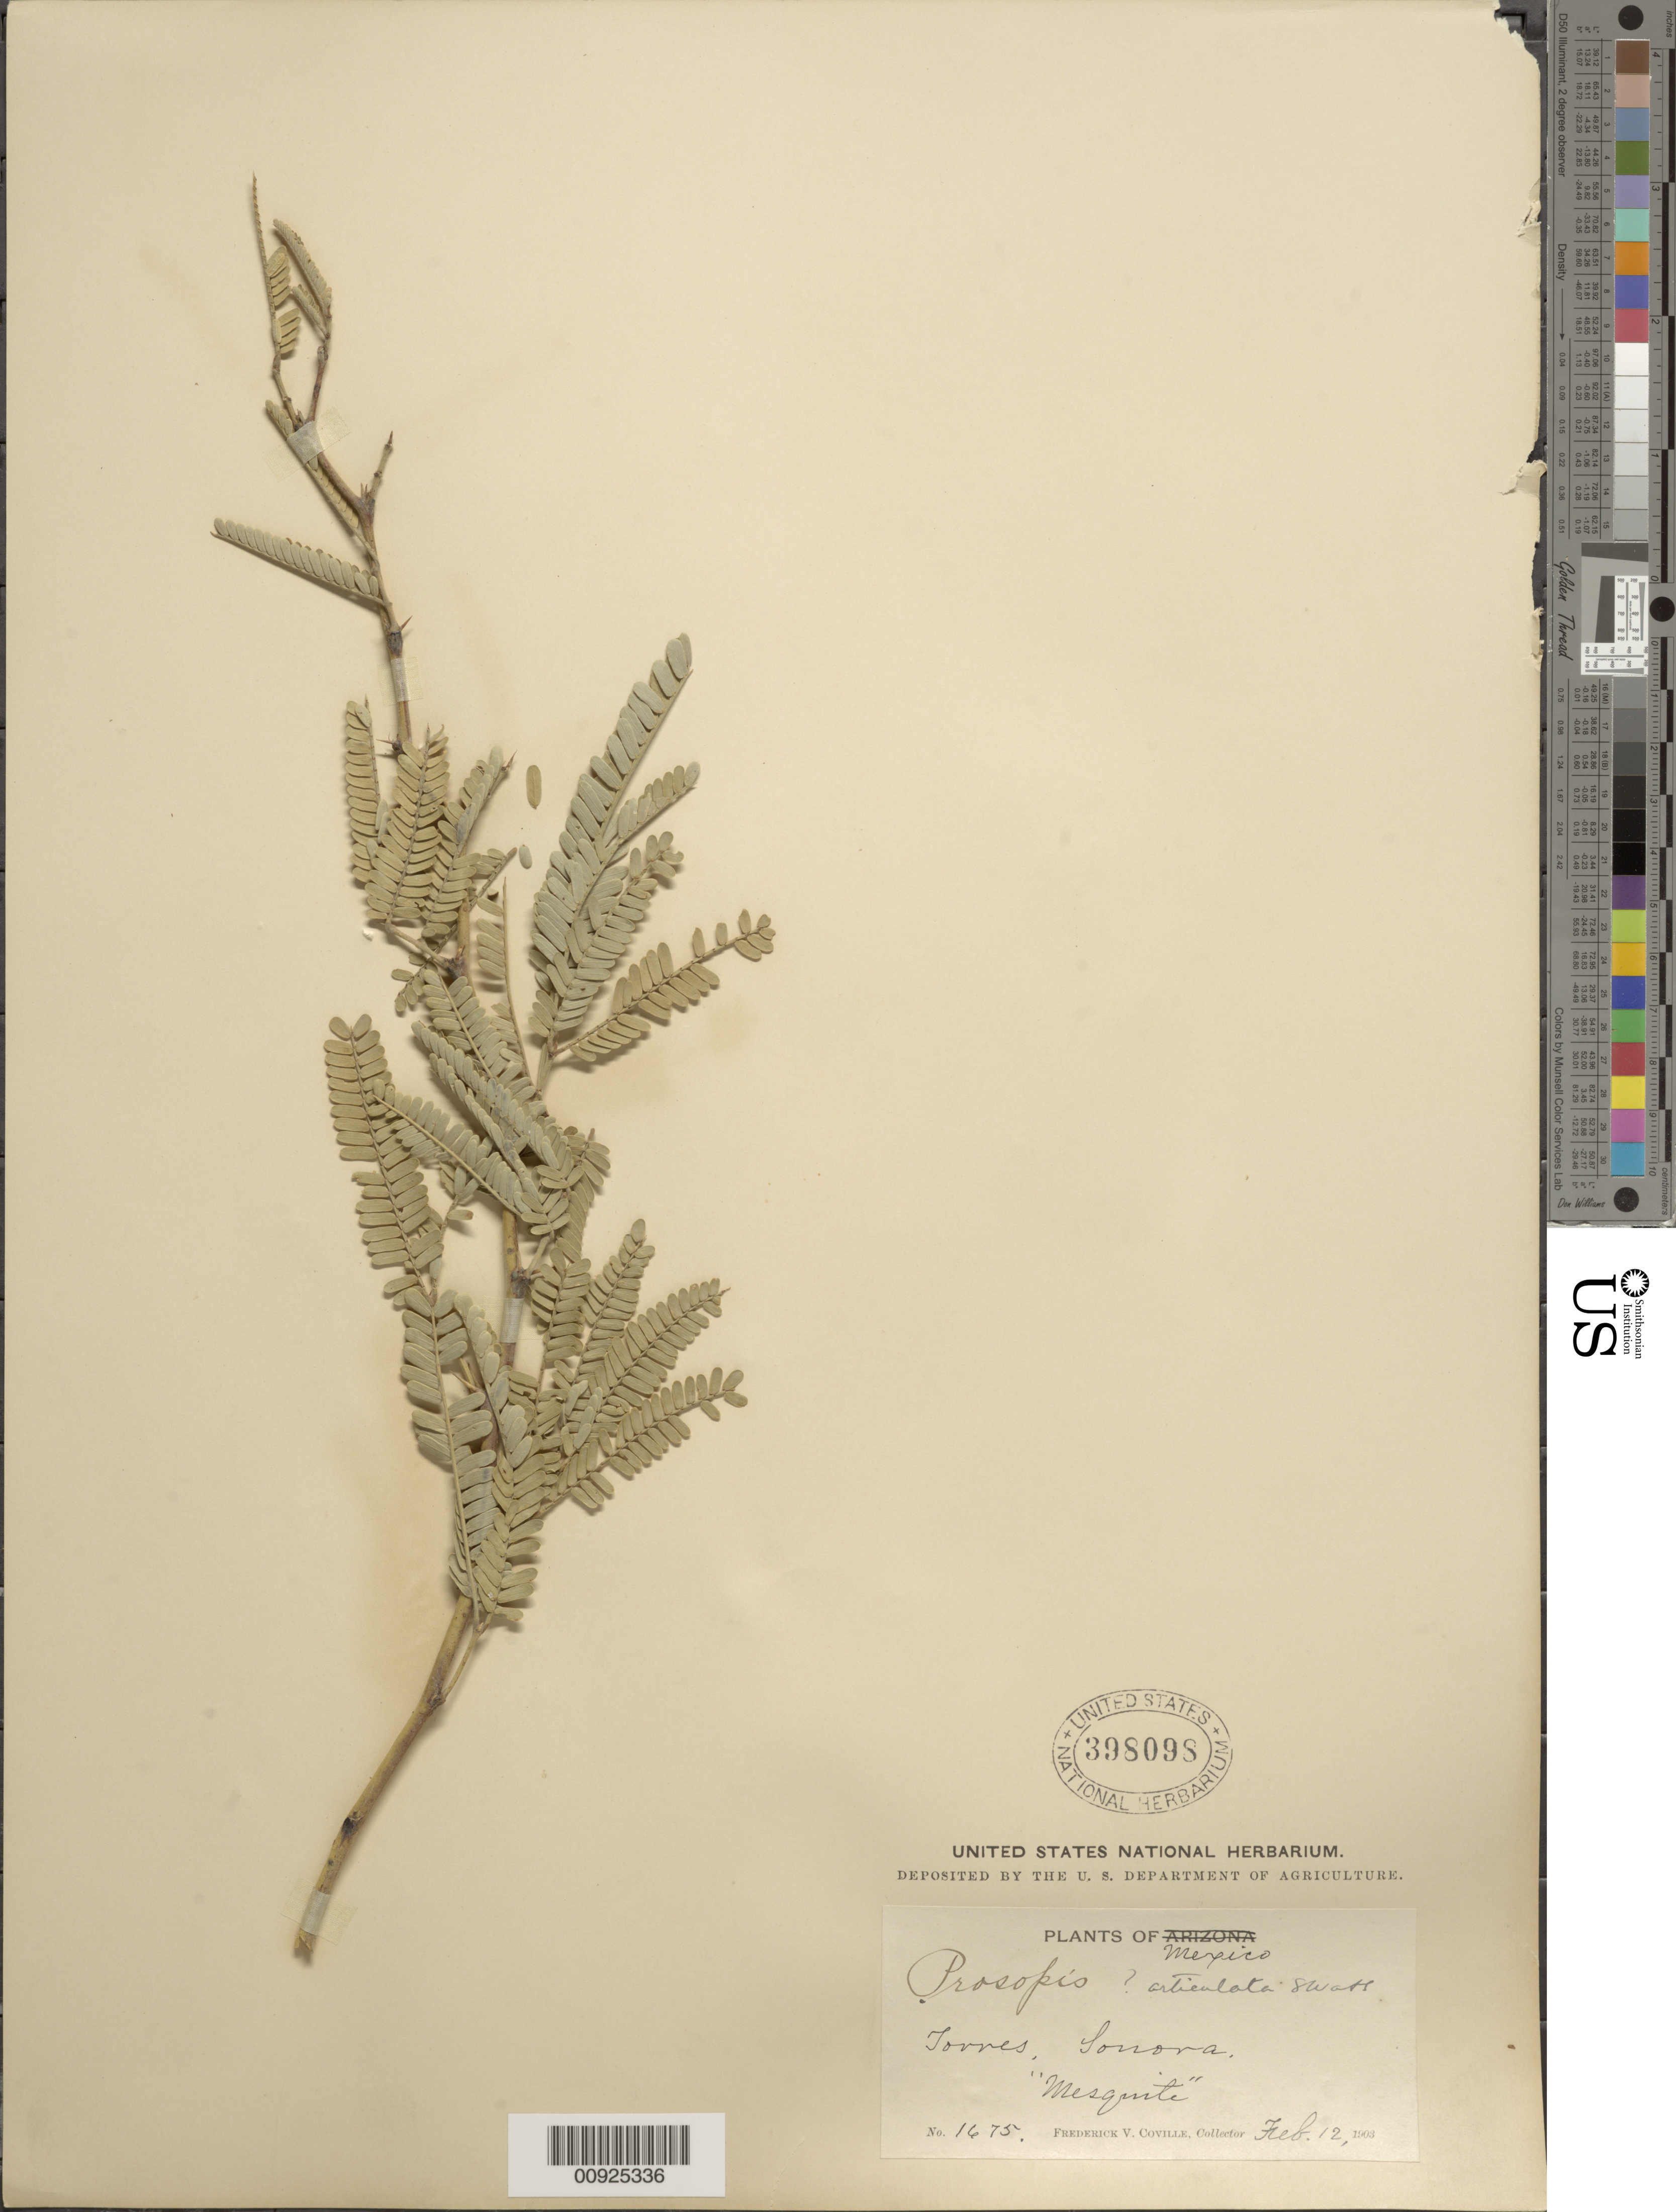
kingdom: Plantae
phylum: Tracheophyta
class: Magnoliopsida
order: Fabales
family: Fabaceae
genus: Neltuma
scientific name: Neltuma velutina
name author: (Wooton) Britton & Rose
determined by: Strong, Mark T., (BOT), Smithsonian Institution - National Museum of Natural History (UNITED STATES)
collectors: F. V. Coville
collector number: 1675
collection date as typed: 12 Feb 1903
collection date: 1903-02-12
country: Mexico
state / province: Sonora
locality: Torres, Sonora.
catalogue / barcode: US 398098